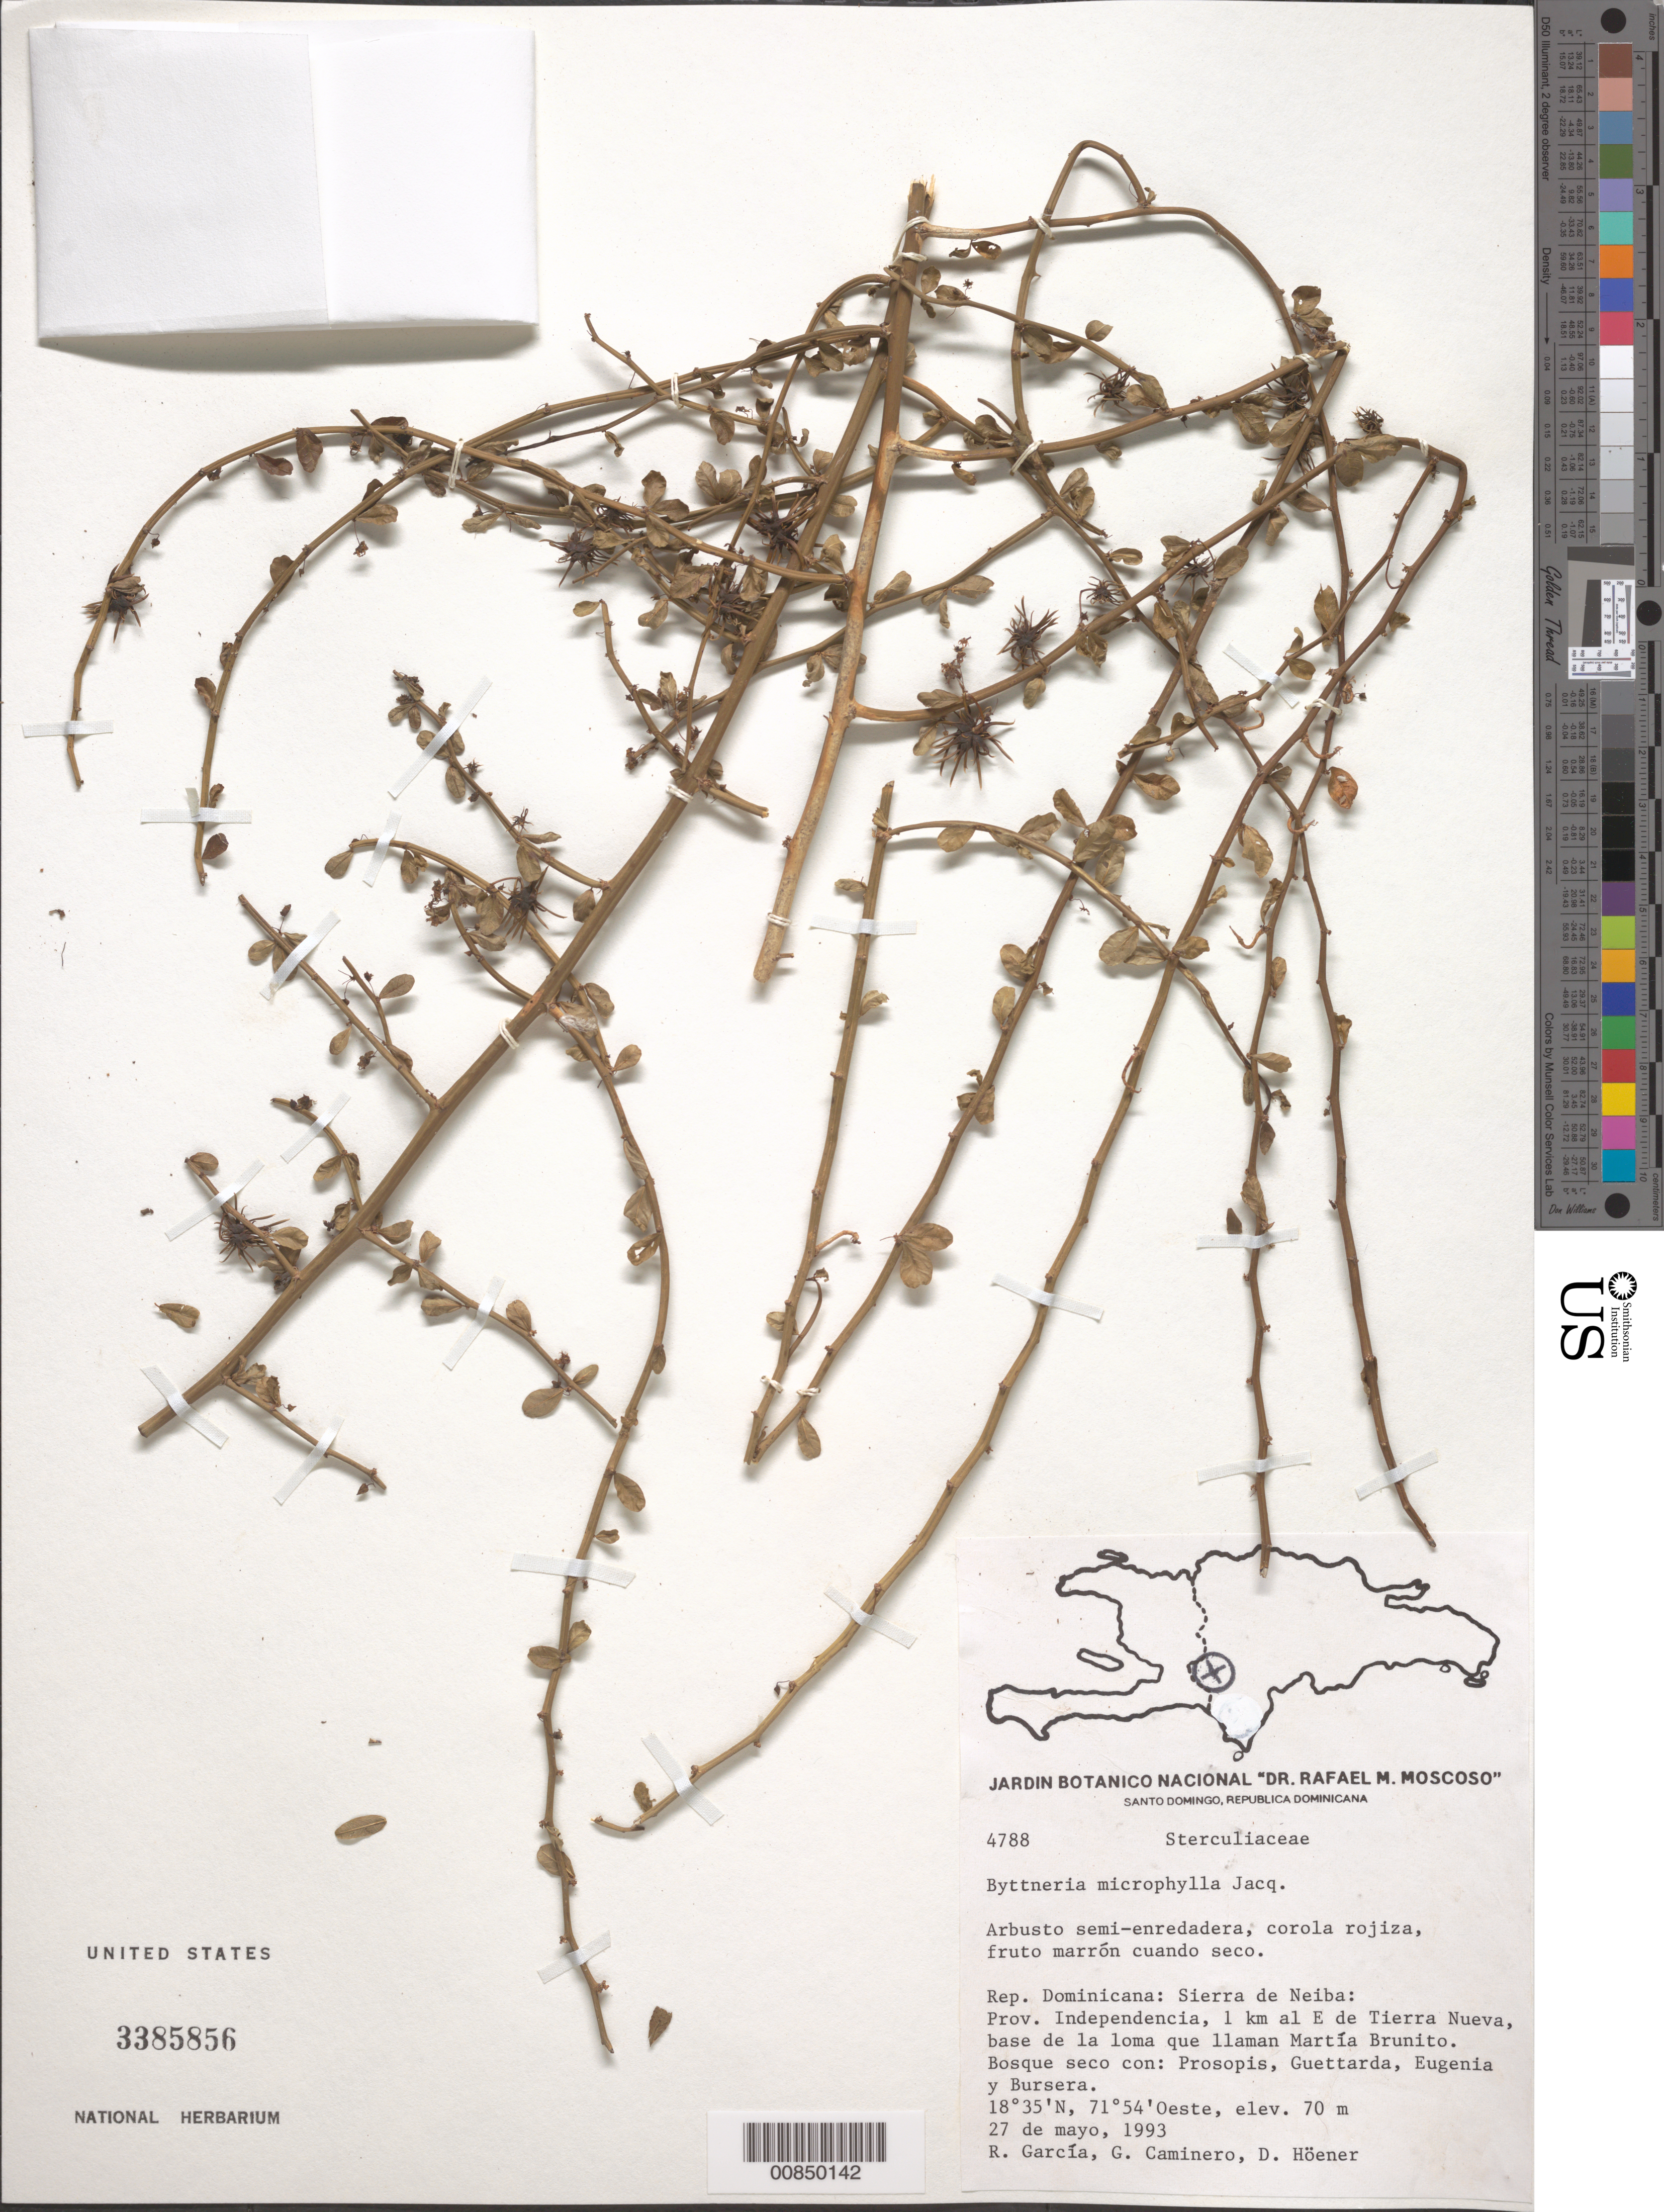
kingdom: Plantae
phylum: Tracheophyta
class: Magnoliopsida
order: Malvales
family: Malvaceae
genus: Byttneria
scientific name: Byttneria microphylla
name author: Jacq.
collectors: R. G. García, G. Caminero & D. Höener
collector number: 4788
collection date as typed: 27 May 1993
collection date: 1993-05-27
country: Dominican Republic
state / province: Independencia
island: Hispaniola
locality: Sierra de Neiba, 1 km al E de Tierra Nueva, base de la loma que llaman Martía Brunito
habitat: Bosque seco con Prosopis, Guettarda, Eugenia y Bursera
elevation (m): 70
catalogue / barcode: US 3385856